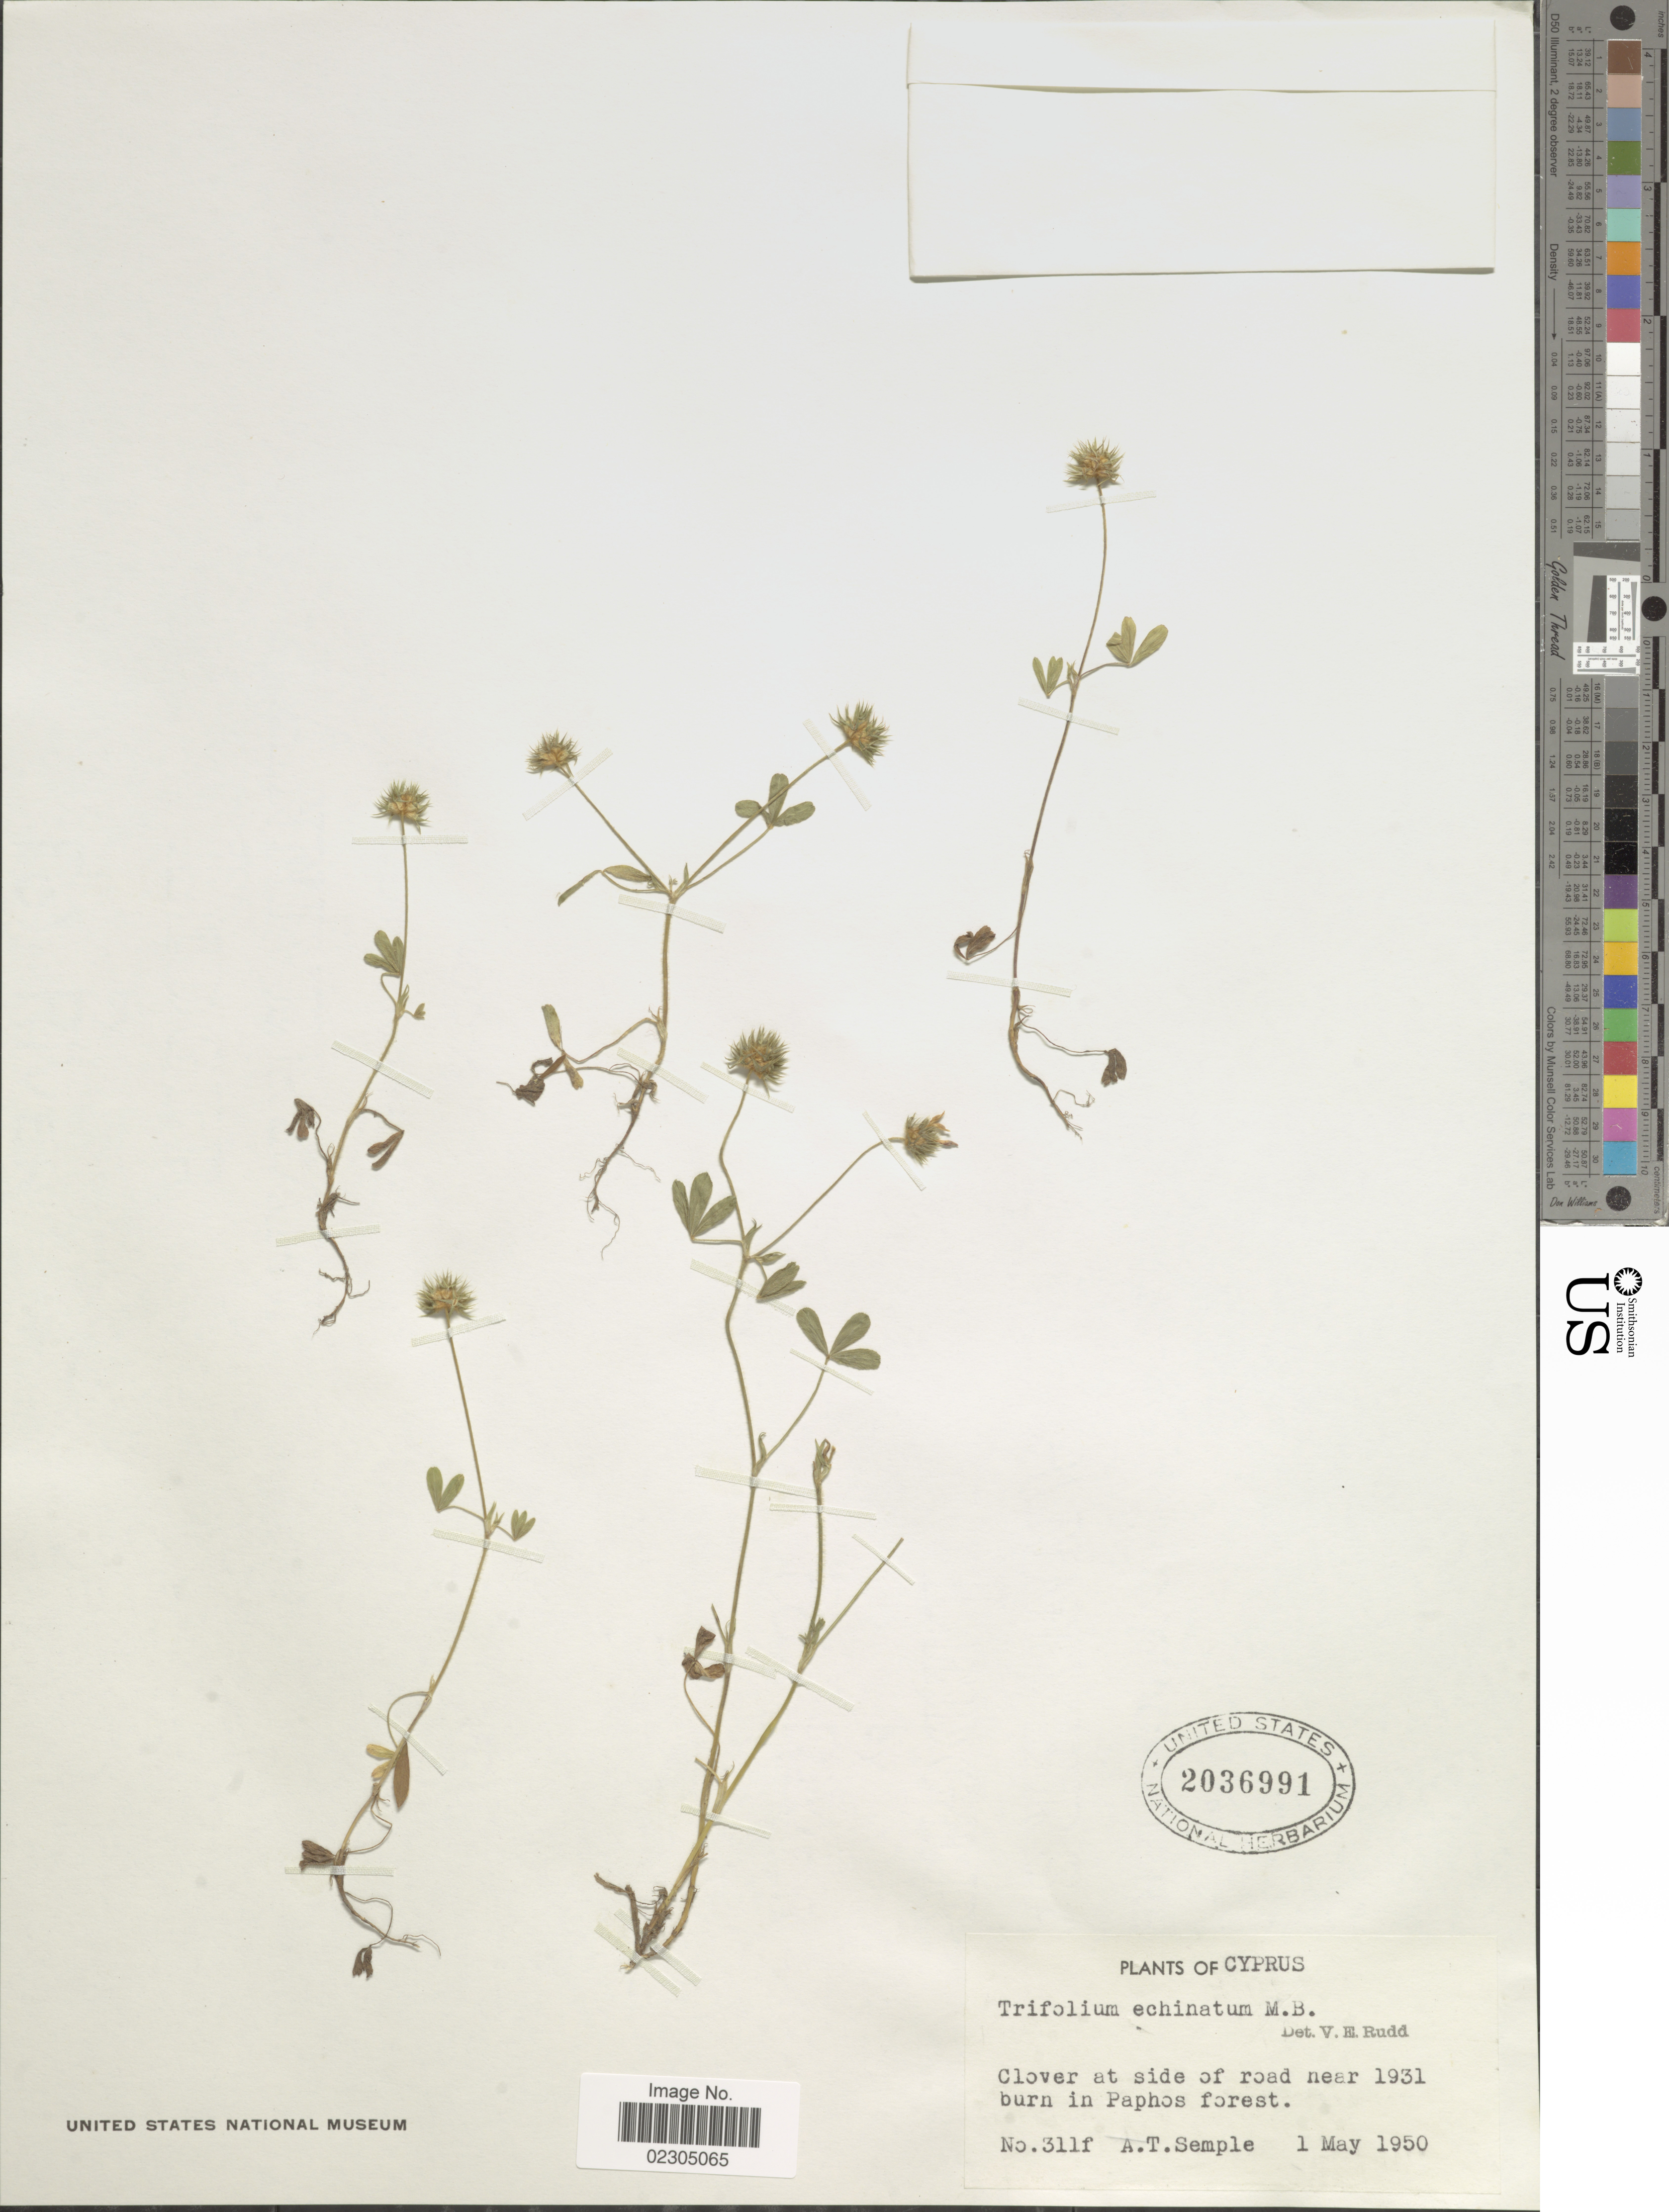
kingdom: Plantae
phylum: Tracheophyta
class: Magnoliopsida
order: Fabales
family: Fabaceae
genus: Trifolium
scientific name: Trifolium echinatum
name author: M. Bieb.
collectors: A. Semple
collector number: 311f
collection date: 1950-05-01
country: Cyprus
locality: Clover at side of road near 1931 burn on Paphos forest.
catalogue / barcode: US 2036991